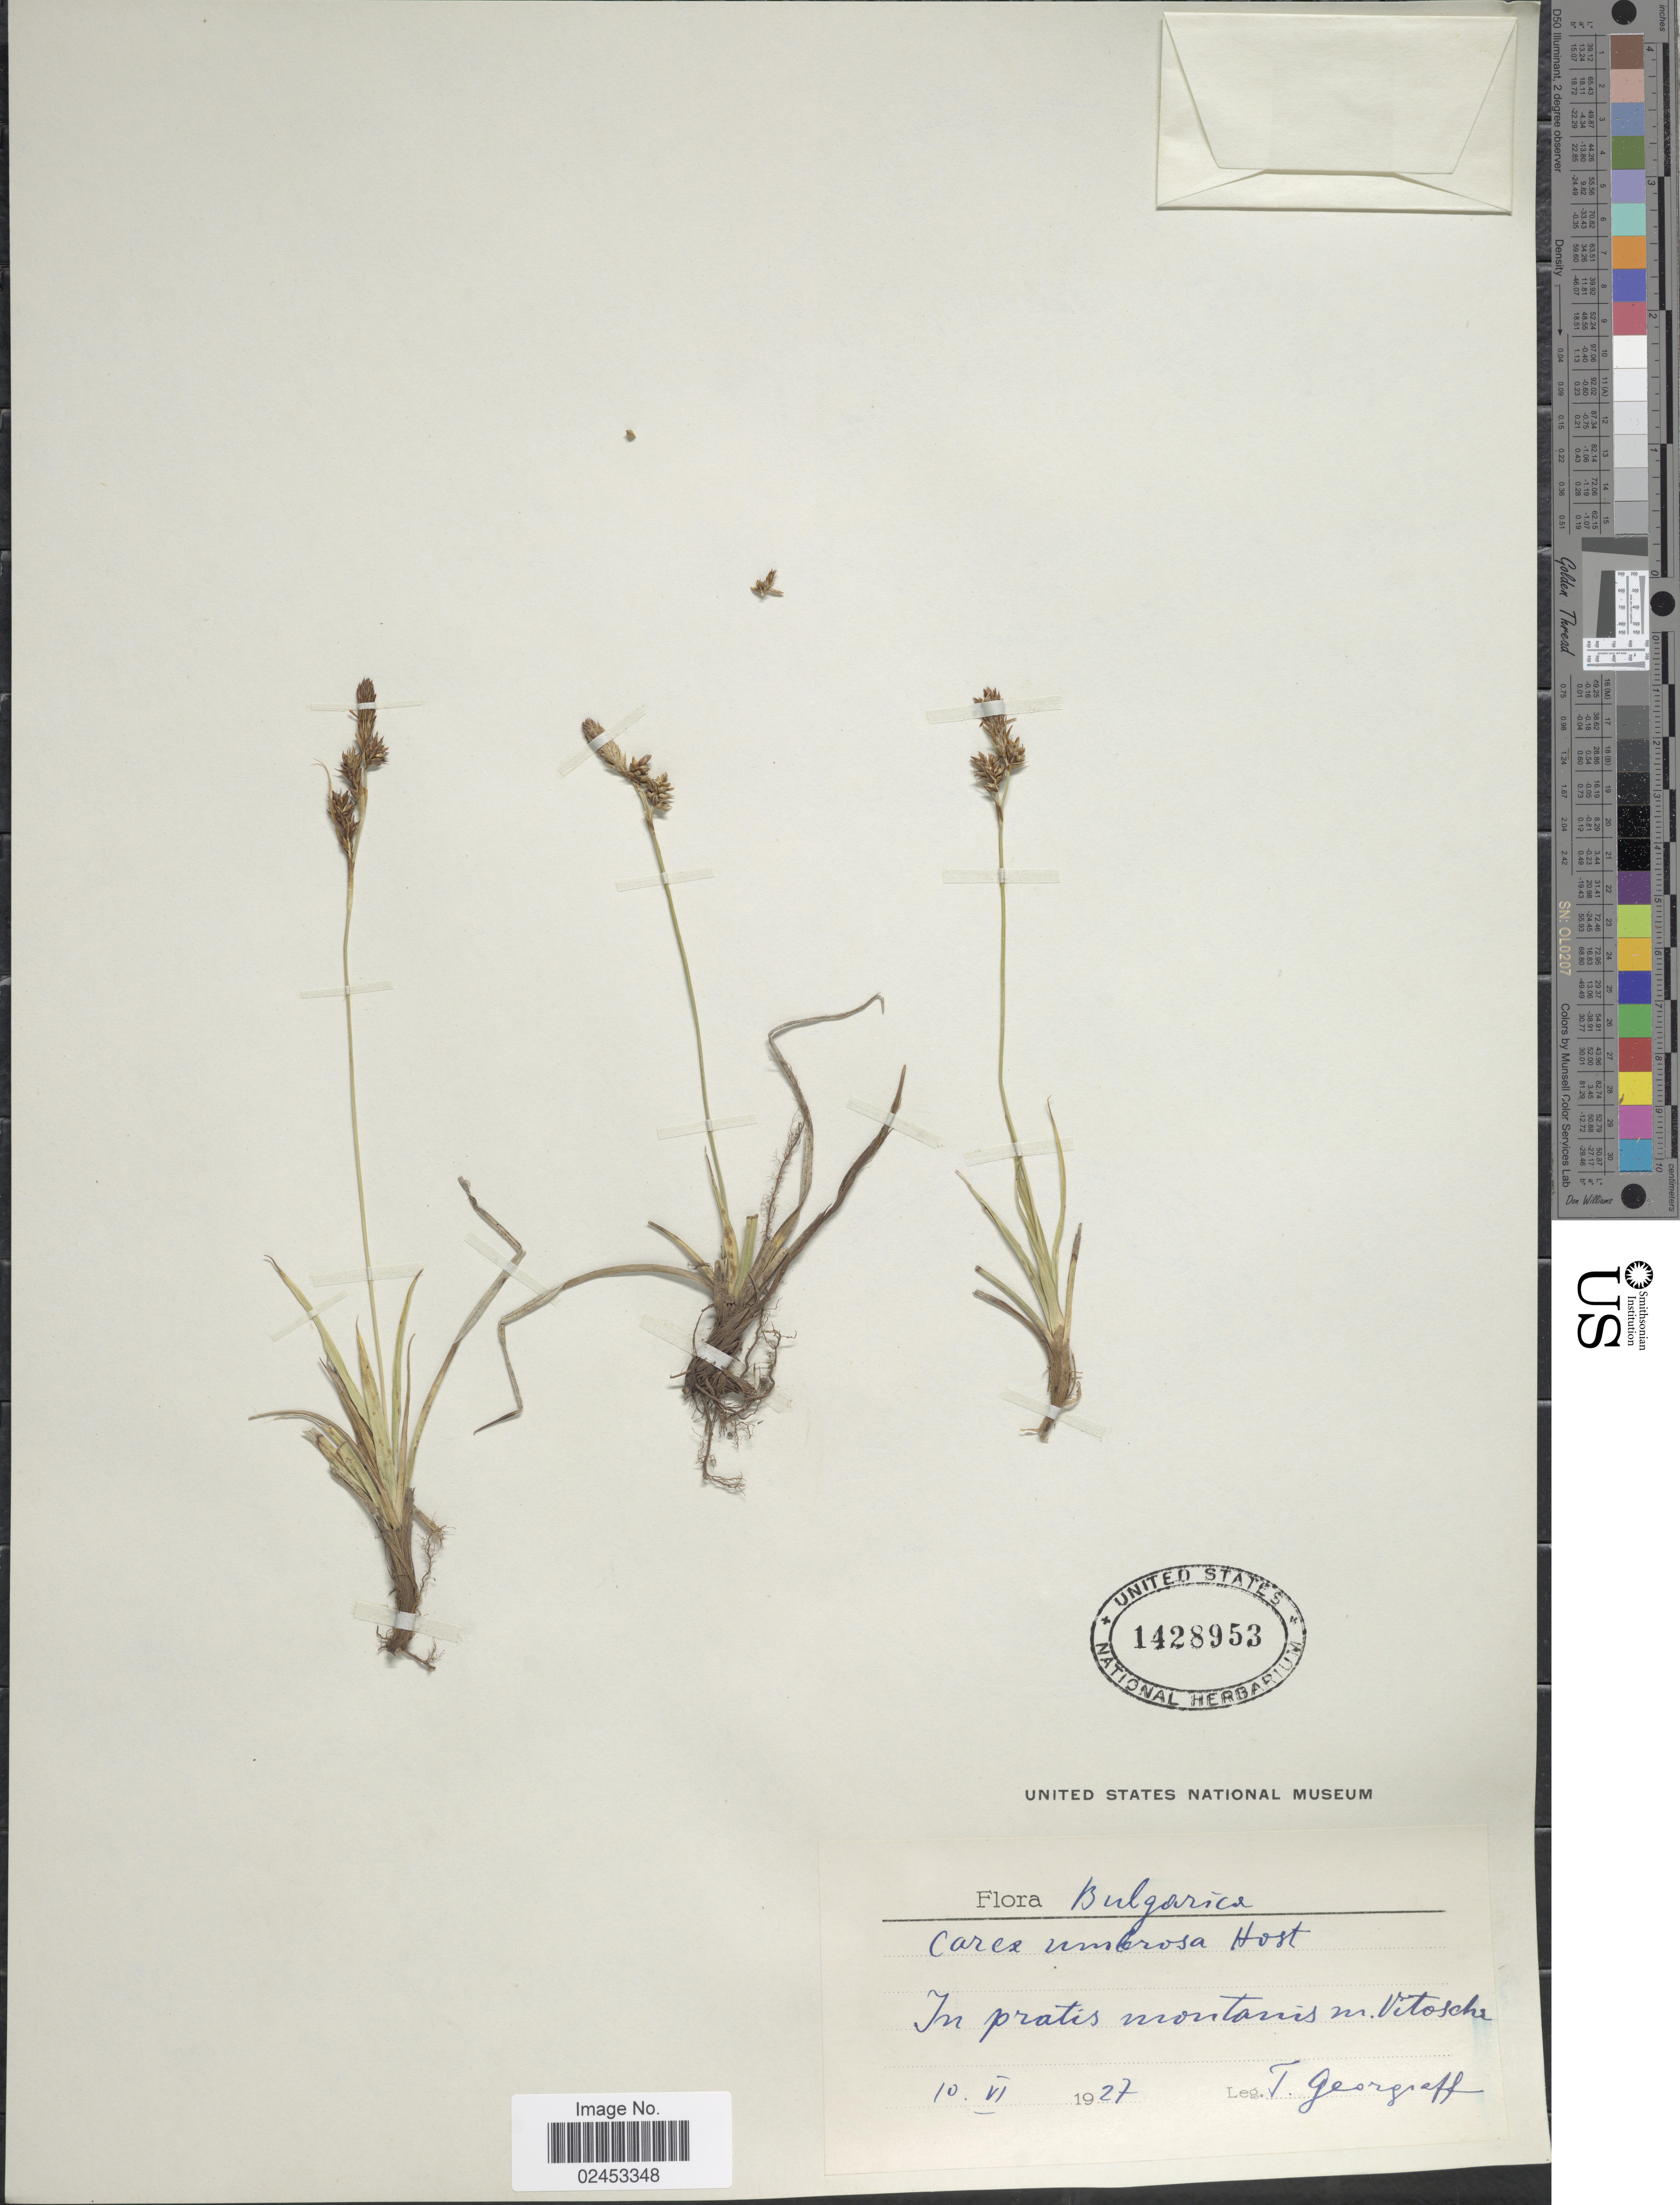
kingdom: Plantae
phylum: Tracheophyta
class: Liliopsida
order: Poales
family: Cyperaceae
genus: Carex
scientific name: Carex umbrosa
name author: Host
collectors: T. Georgieff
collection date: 1927-06-10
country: Bulgaria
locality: In pratis montanis m. Vitosche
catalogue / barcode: US 1428953